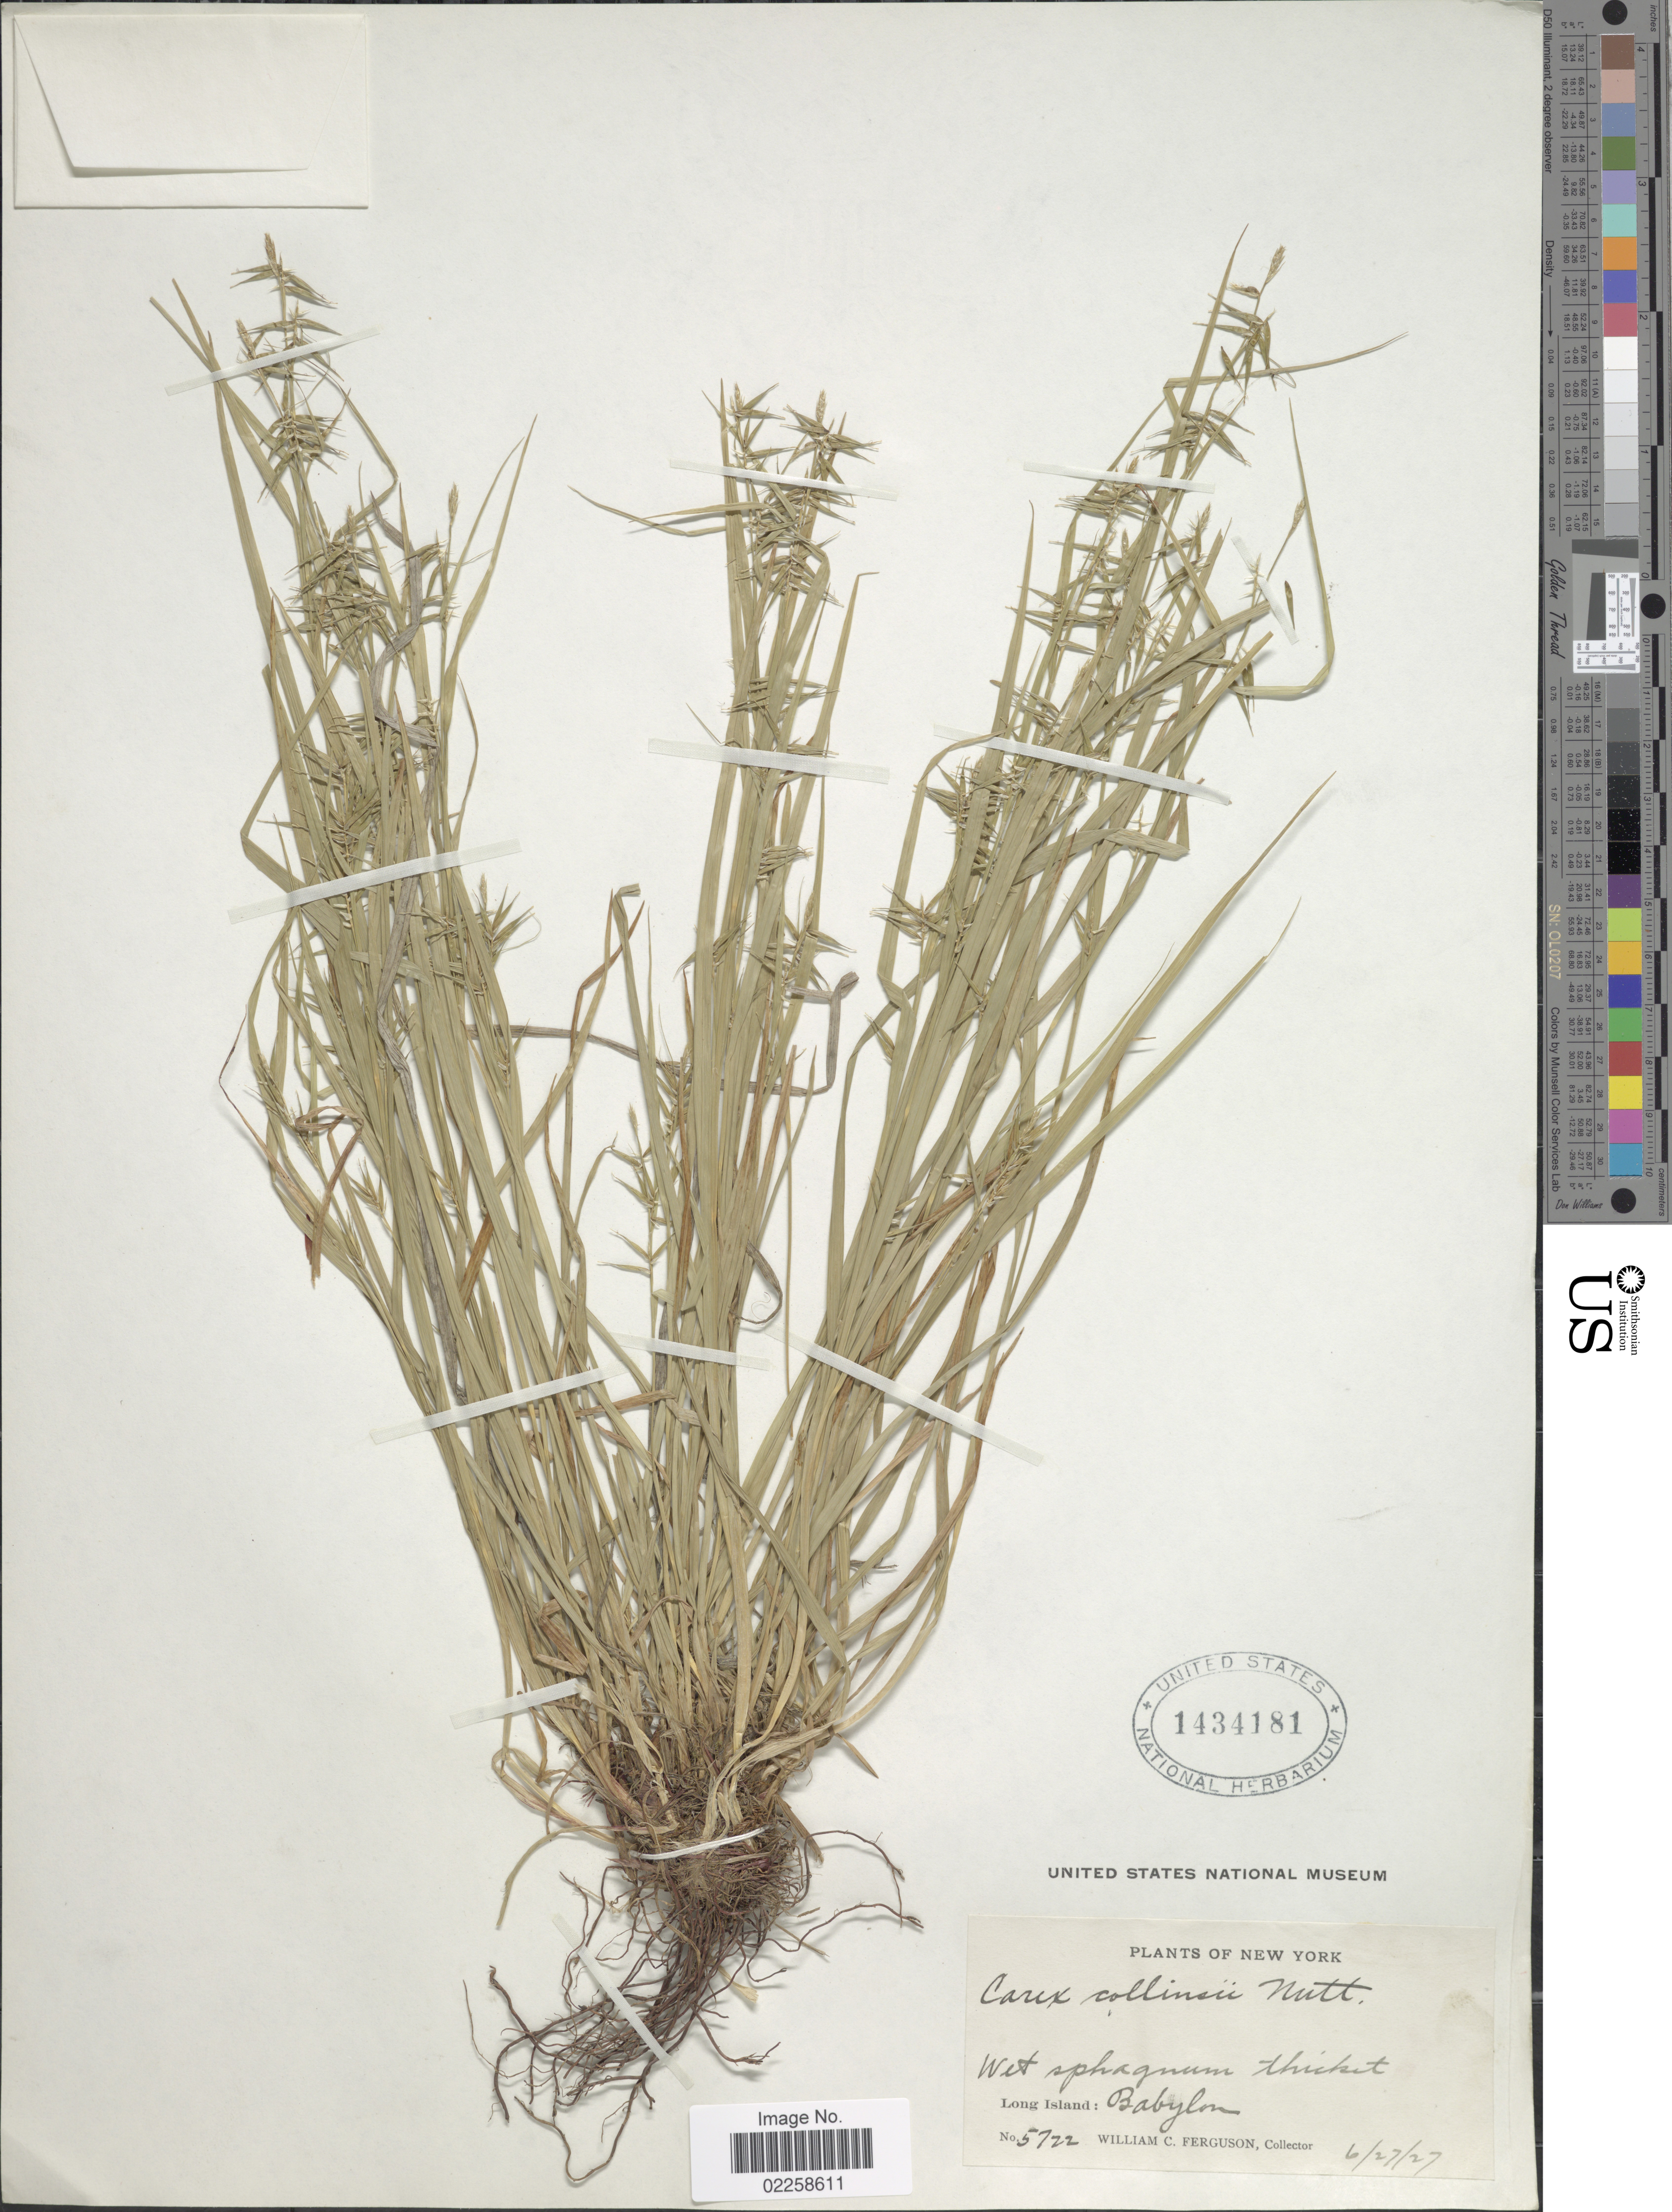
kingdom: Plantae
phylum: Tracheophyta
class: Liliopsida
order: Poales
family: Cyperaceae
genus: Carex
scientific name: Carex collinsii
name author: Nutt.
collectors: W. Ferguson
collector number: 5722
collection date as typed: Transcribed d/m/y: 27/6/27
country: United States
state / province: New York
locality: Wet sphagnum thicket. Long Island: Babylon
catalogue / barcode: US 1434181